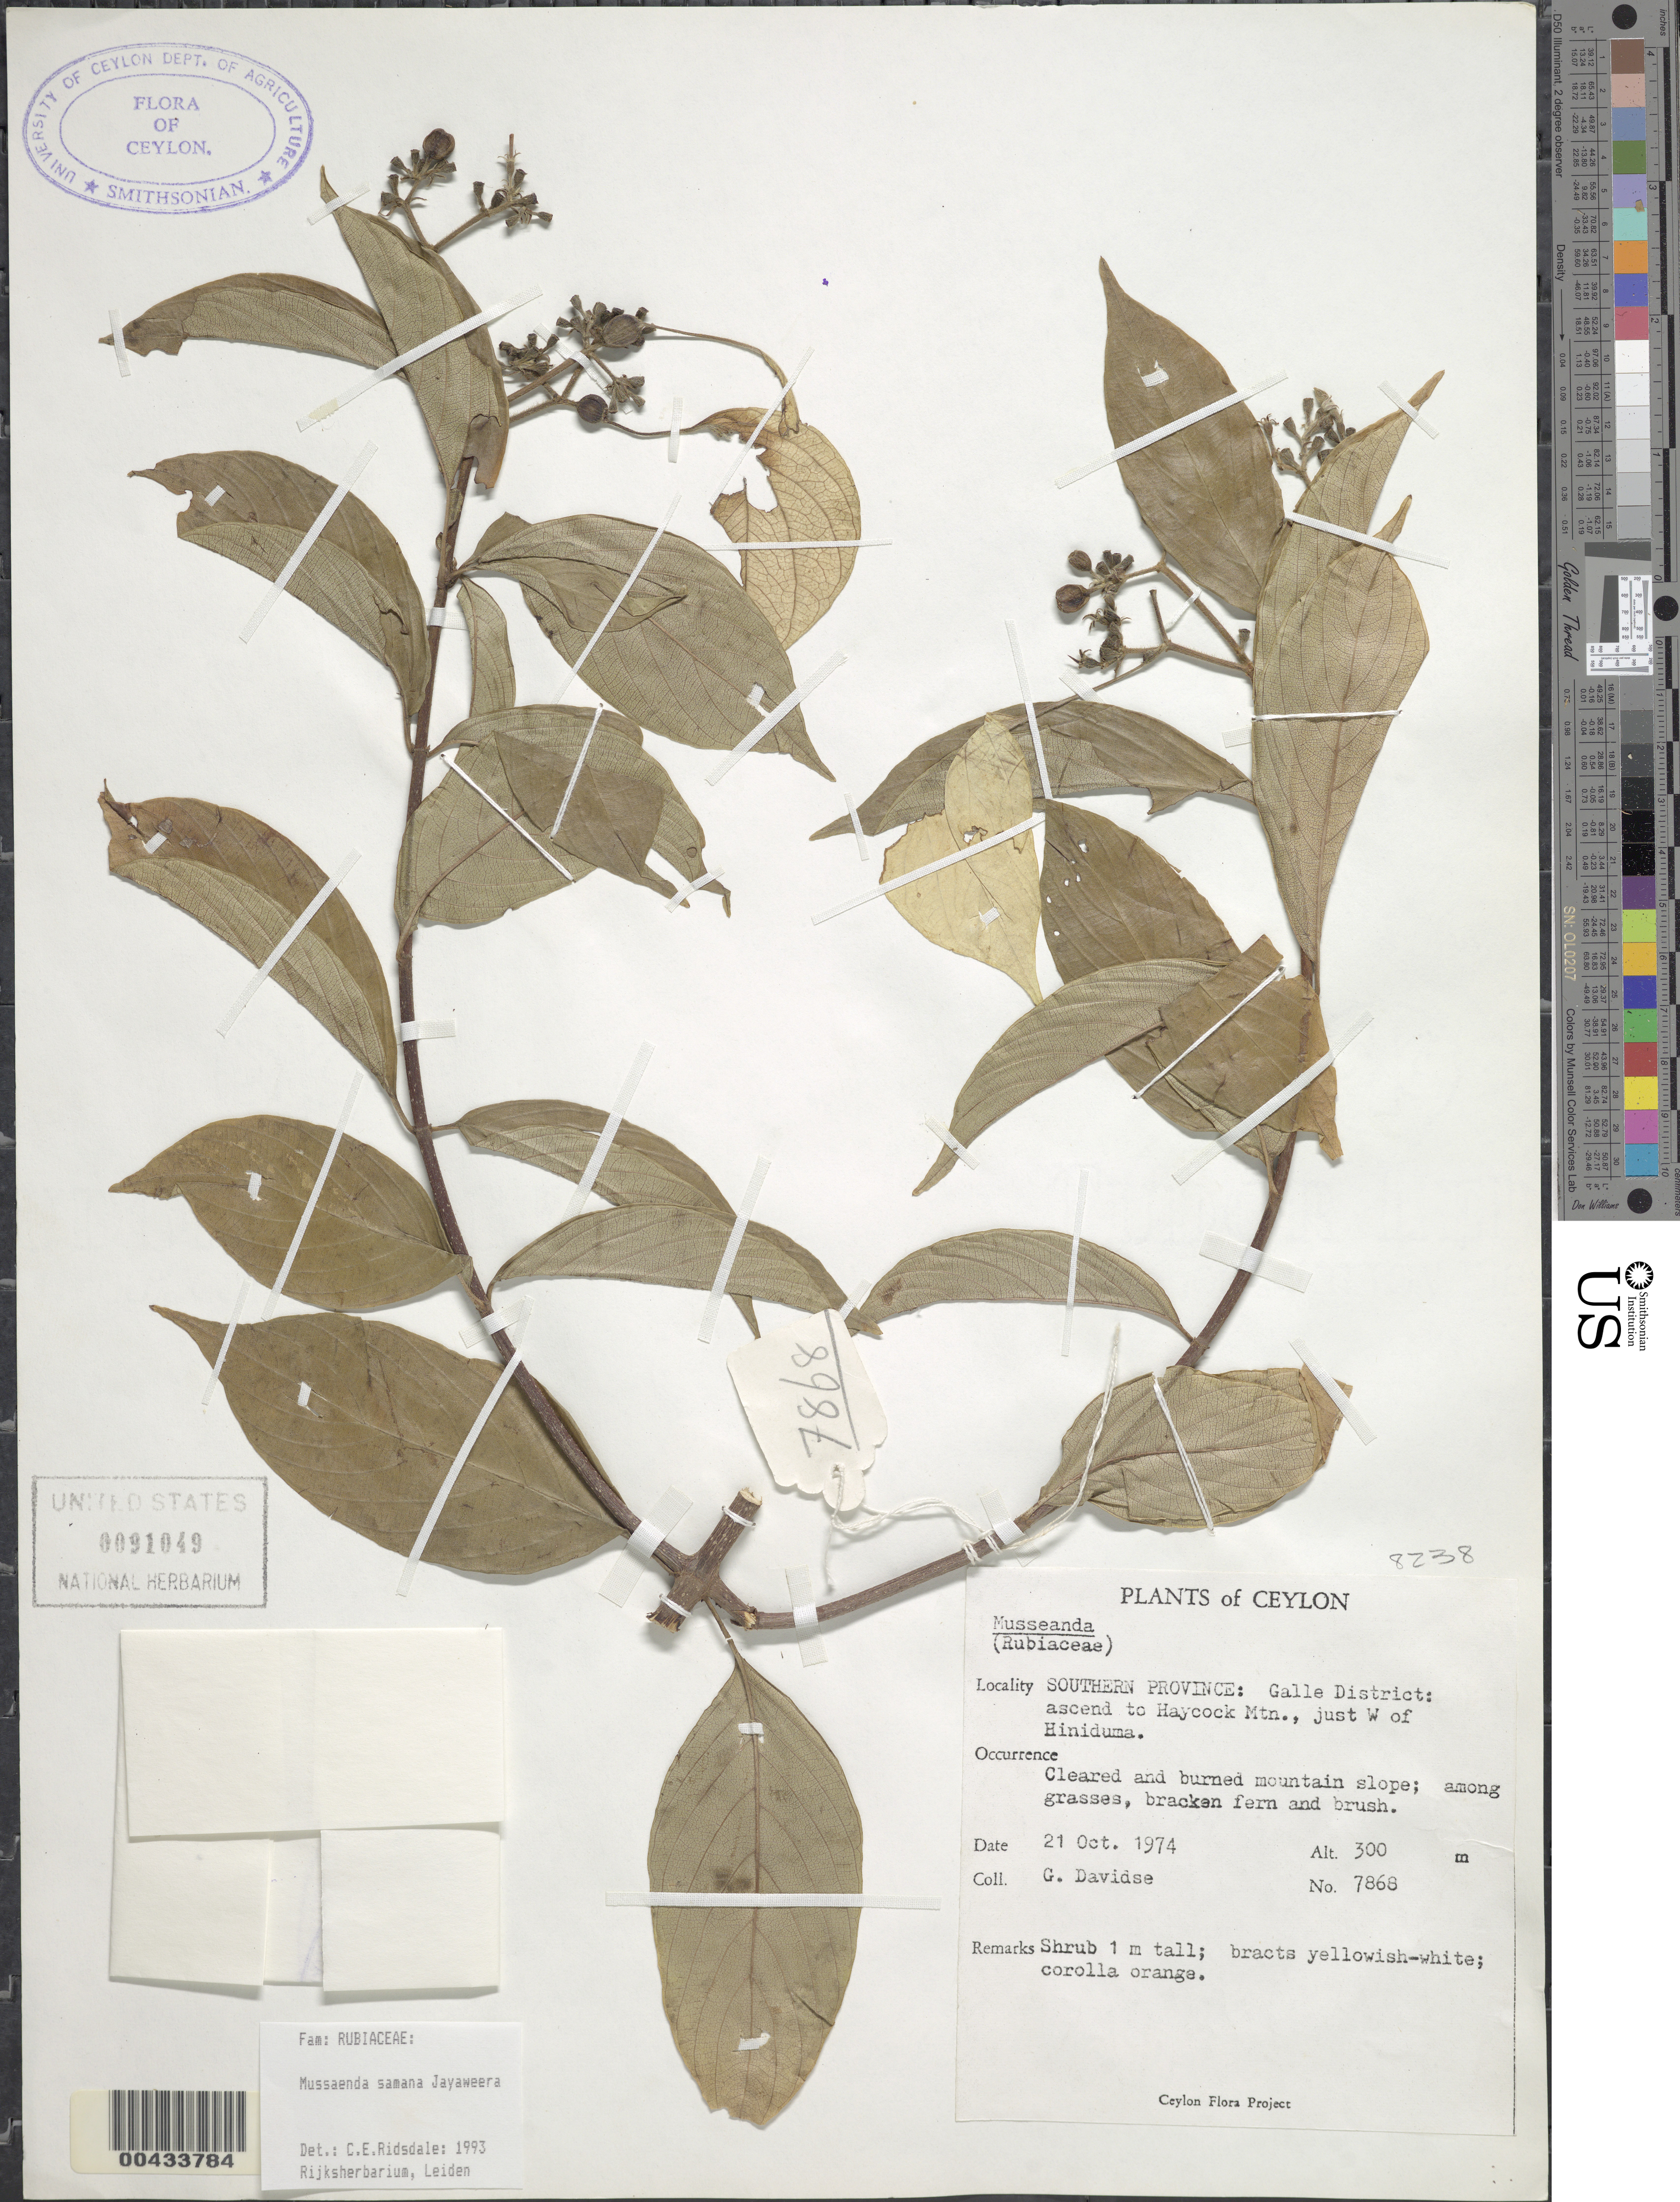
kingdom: Plantae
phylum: Tracheophyta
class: Magnoliopsida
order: Gentianales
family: Rubiaceae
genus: Mussaenda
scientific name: Mussaenda samana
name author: Jayaweera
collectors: G. Davidse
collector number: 7868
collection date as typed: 21 Oct 1974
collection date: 1974-10-21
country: Sri Lanka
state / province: Southern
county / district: Galle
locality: ascent to Haycock Mt., just W of Hiniduma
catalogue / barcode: US 91049